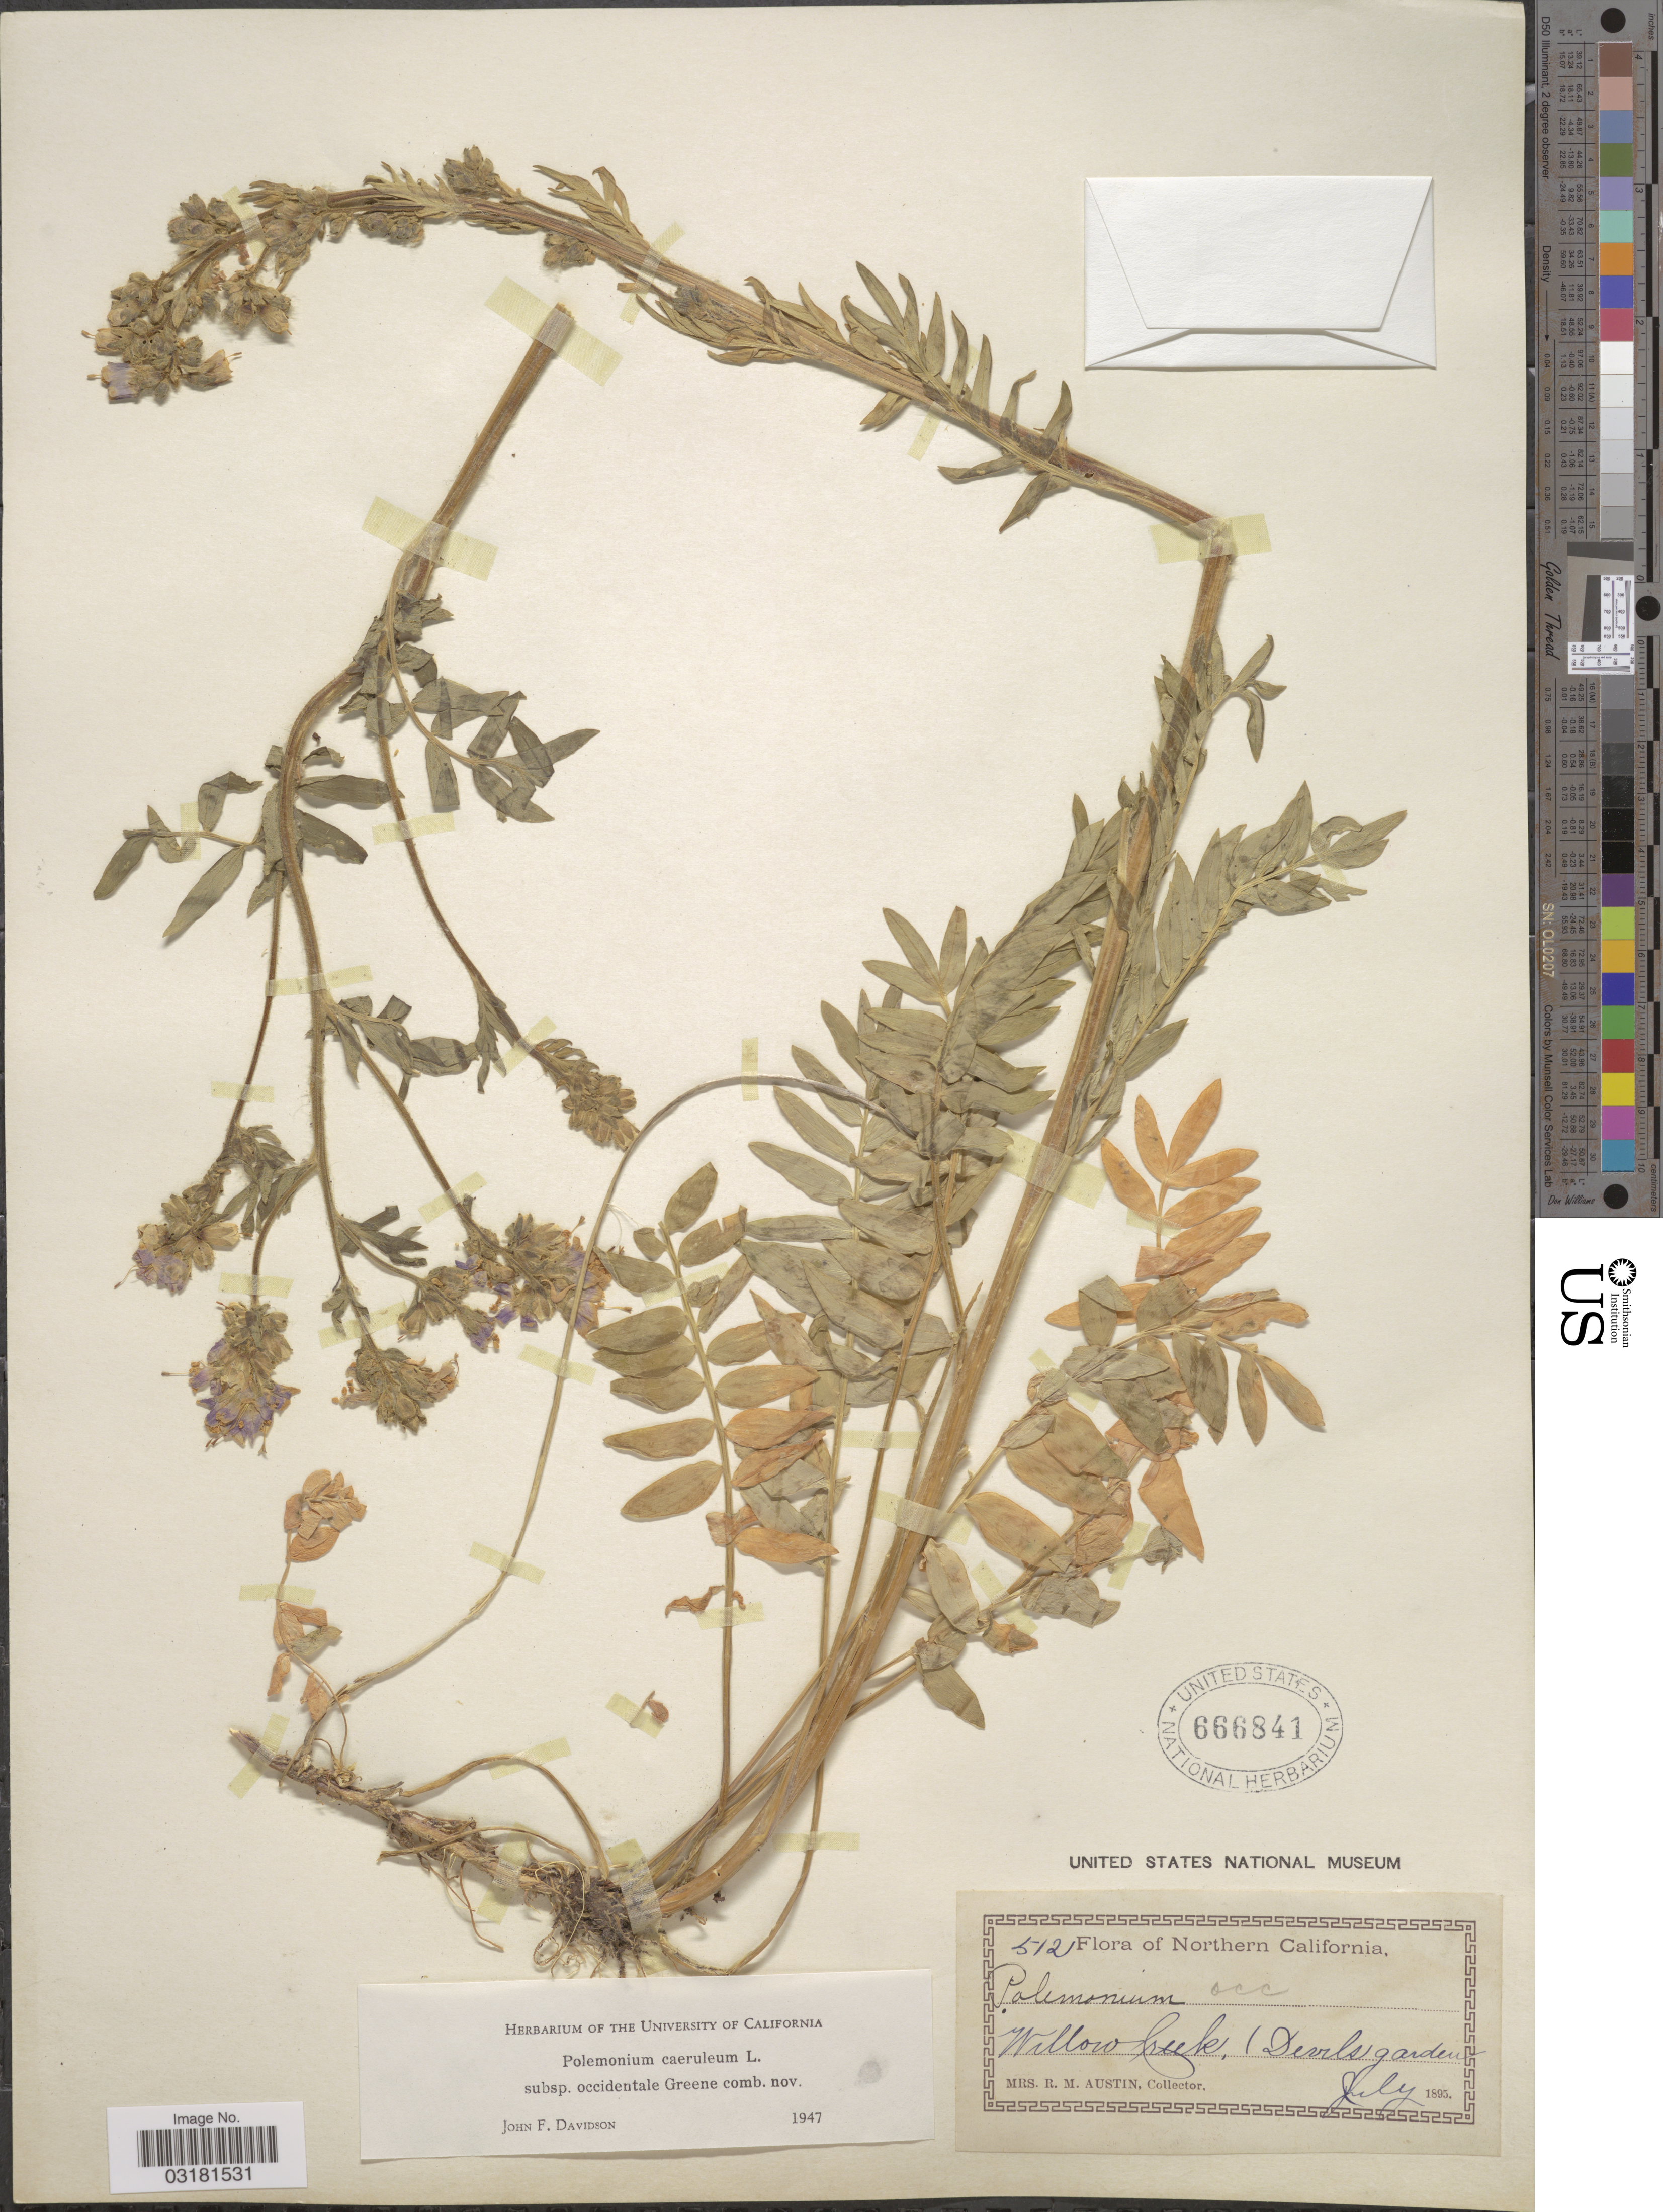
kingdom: Plantae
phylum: Tracheophyta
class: Magnoliopsida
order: Ericales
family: Polemoniaceae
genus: Polemonium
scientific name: Polemonium occidentale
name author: Greene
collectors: R. Austin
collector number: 512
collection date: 1895-07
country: United States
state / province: California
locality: Northern California, Willow Creek, (Devils) garden.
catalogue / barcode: US 666841